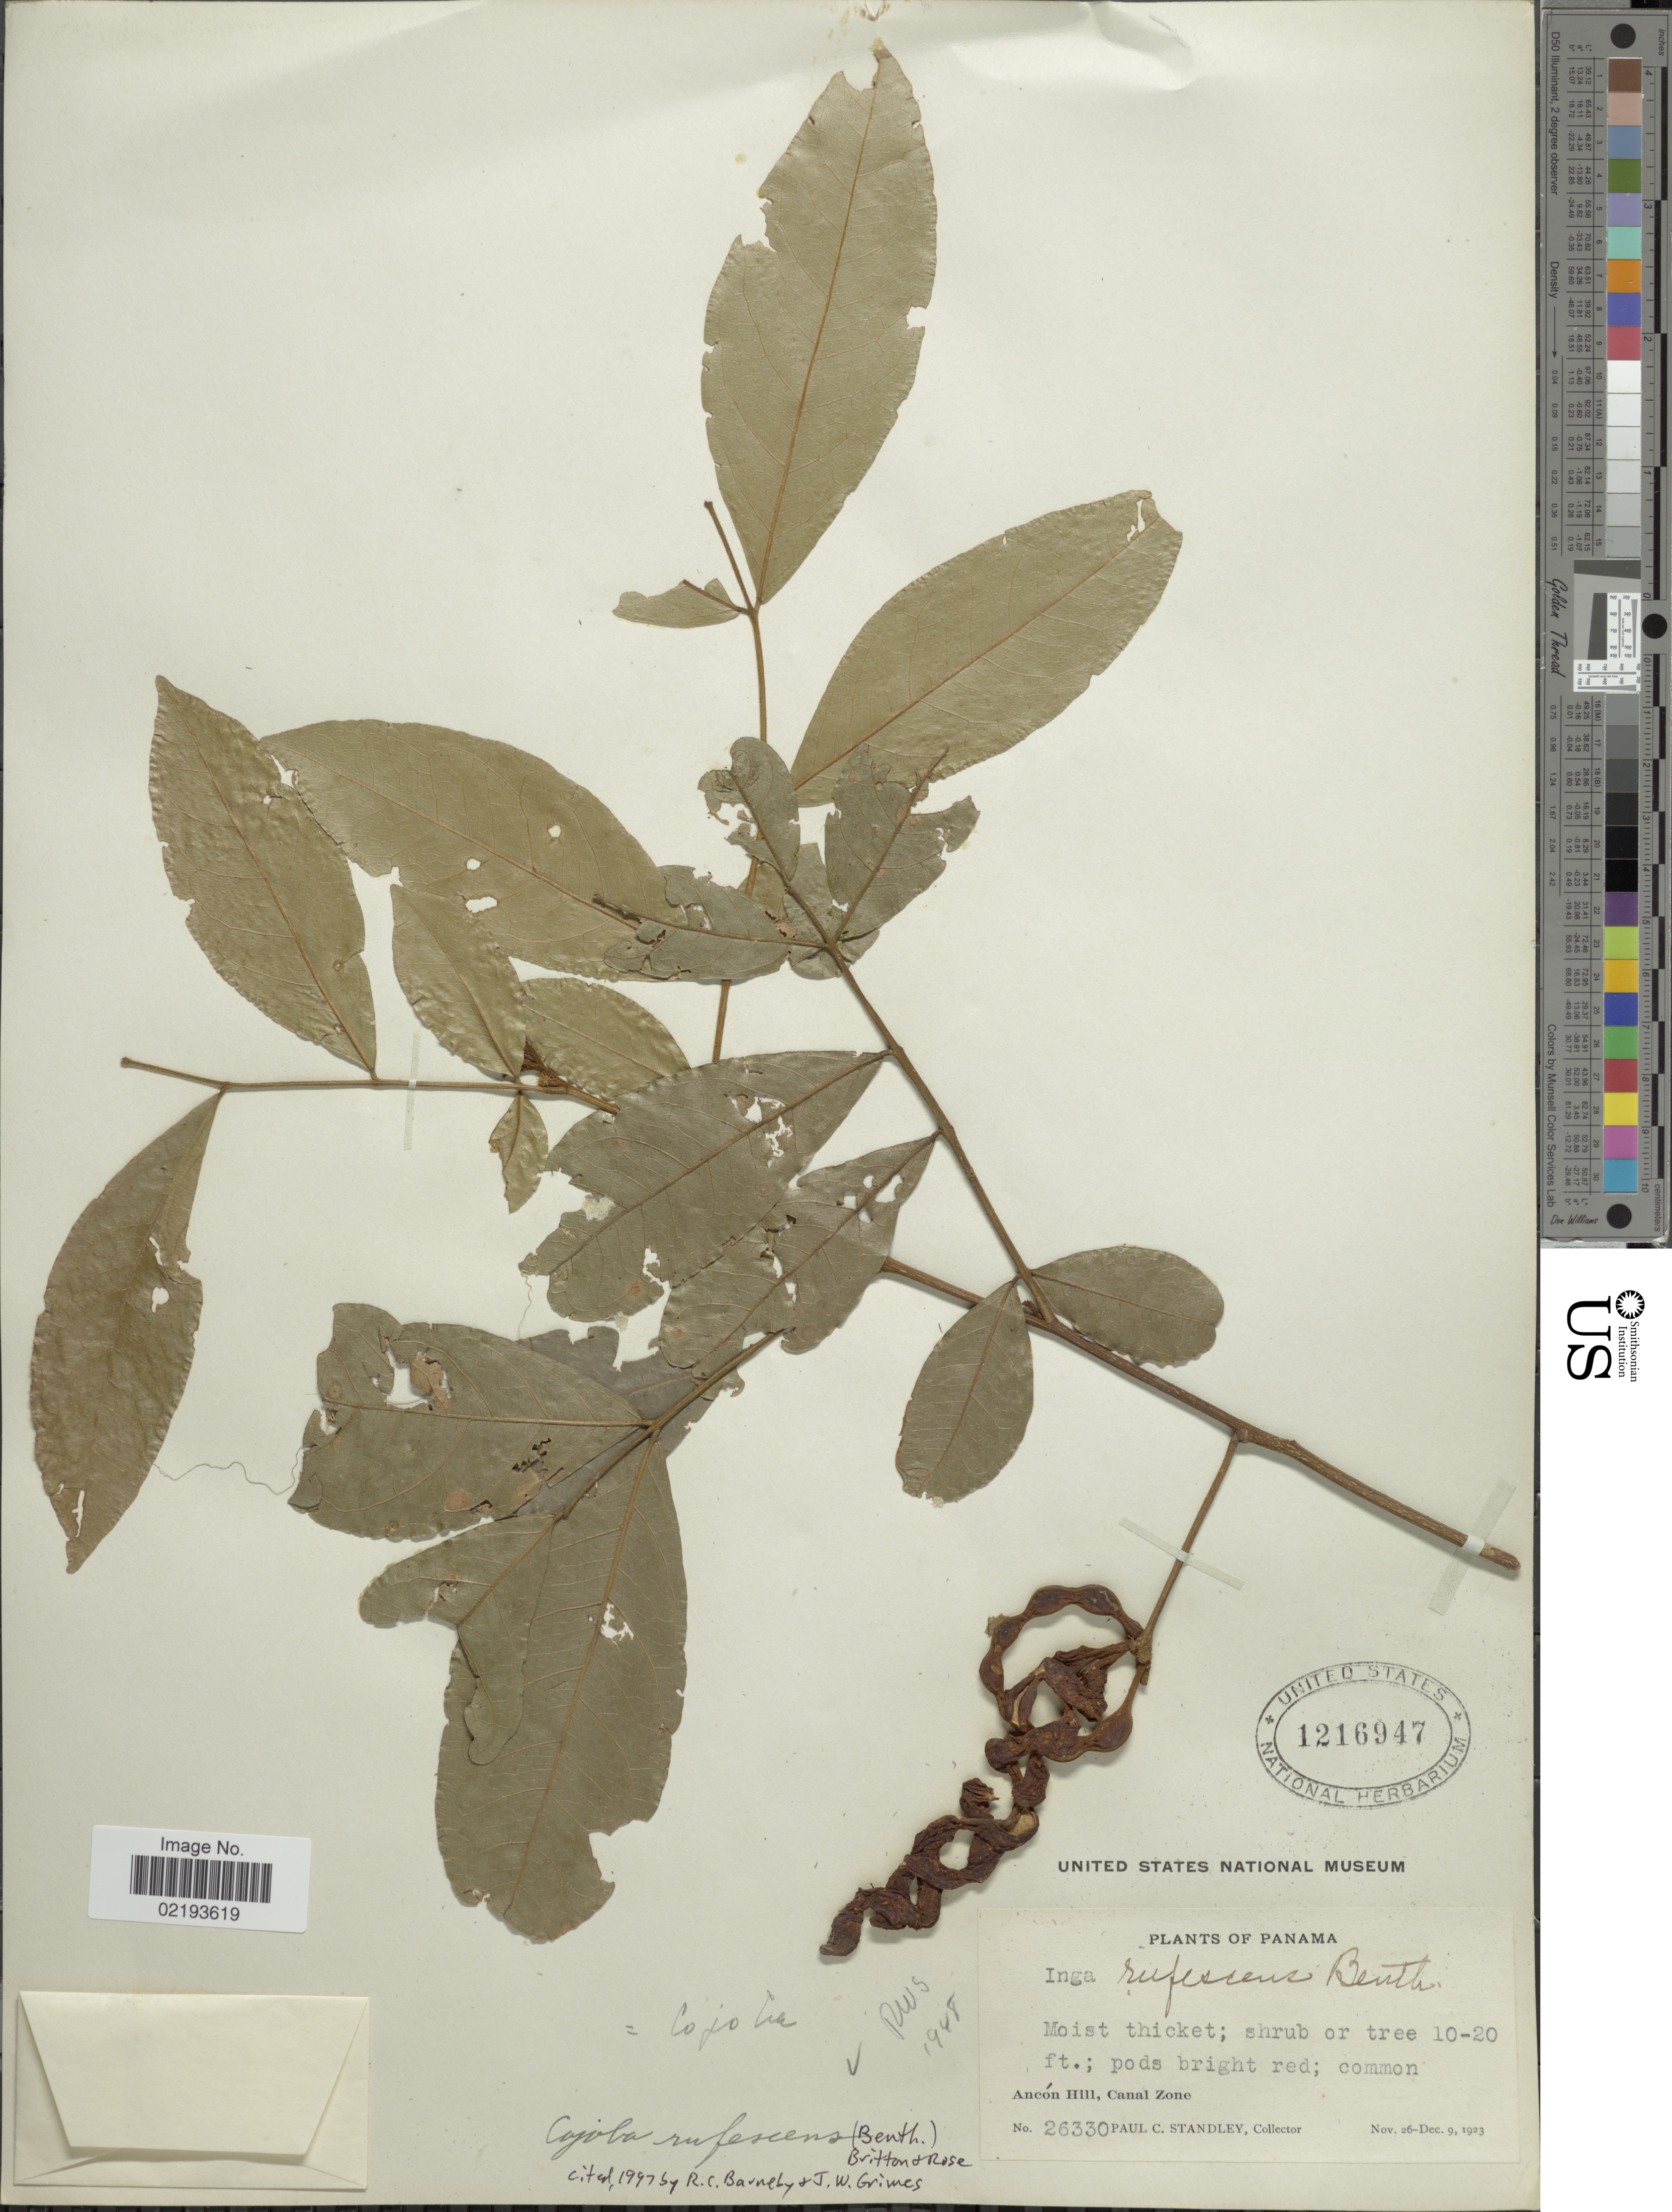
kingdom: Plantae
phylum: Tracheophyta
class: Magnoliopsida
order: Fabales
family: Fabaceae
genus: Cojoba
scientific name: Cojoba rufescens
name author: (Benth.) Britton & Rose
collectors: P. C. Standley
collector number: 26330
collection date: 1923-11-26/1923-12-09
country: Panama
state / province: Colón / Panamá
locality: Moist thicket, Ancón Hill, Canal Zone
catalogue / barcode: US 1216947